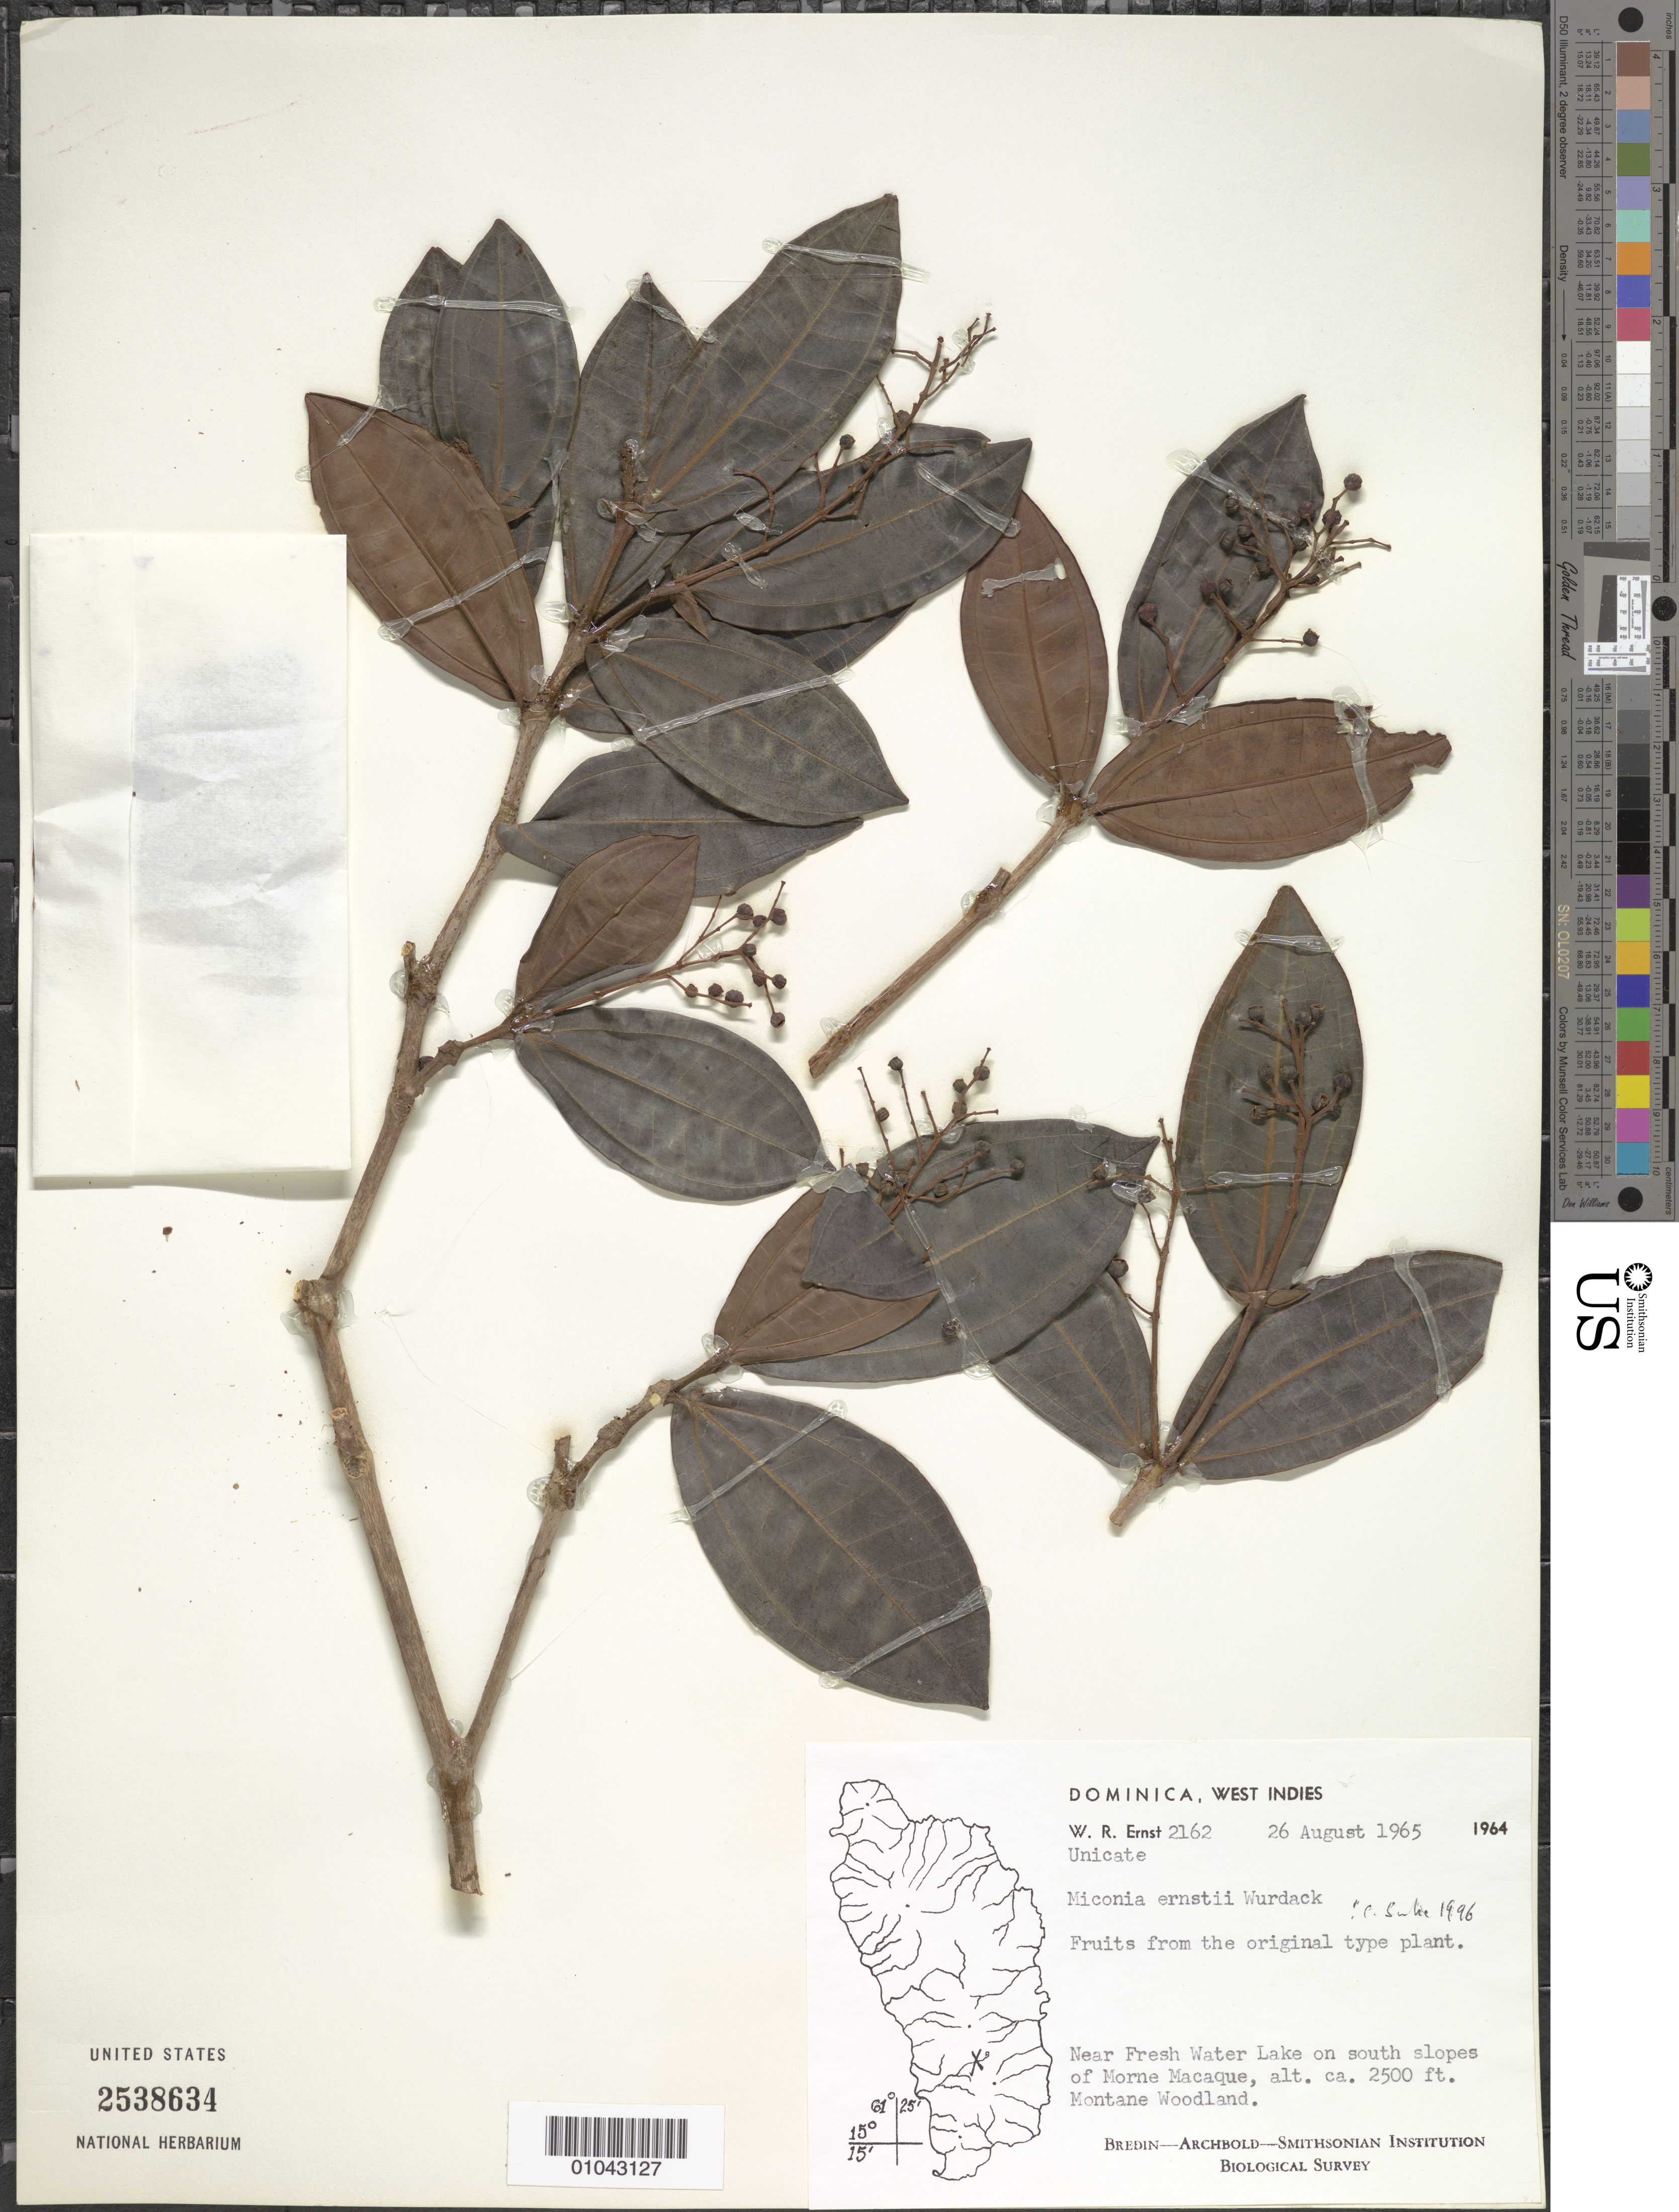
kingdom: Plantae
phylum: Tracheophyta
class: Magnoliopsida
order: Myrtales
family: Melastomataceae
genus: Miconia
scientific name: Miconia ernstii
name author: Wurdack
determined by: Sastre, C. H. L.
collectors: W. R. Ernst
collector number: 2162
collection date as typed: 26 Aug 1965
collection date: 1965-08-26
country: Dominica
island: Dominica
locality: Near Fresh Water Lake on south slopes of Morne Macaque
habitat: Montane woodland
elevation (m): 762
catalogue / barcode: US 2538634